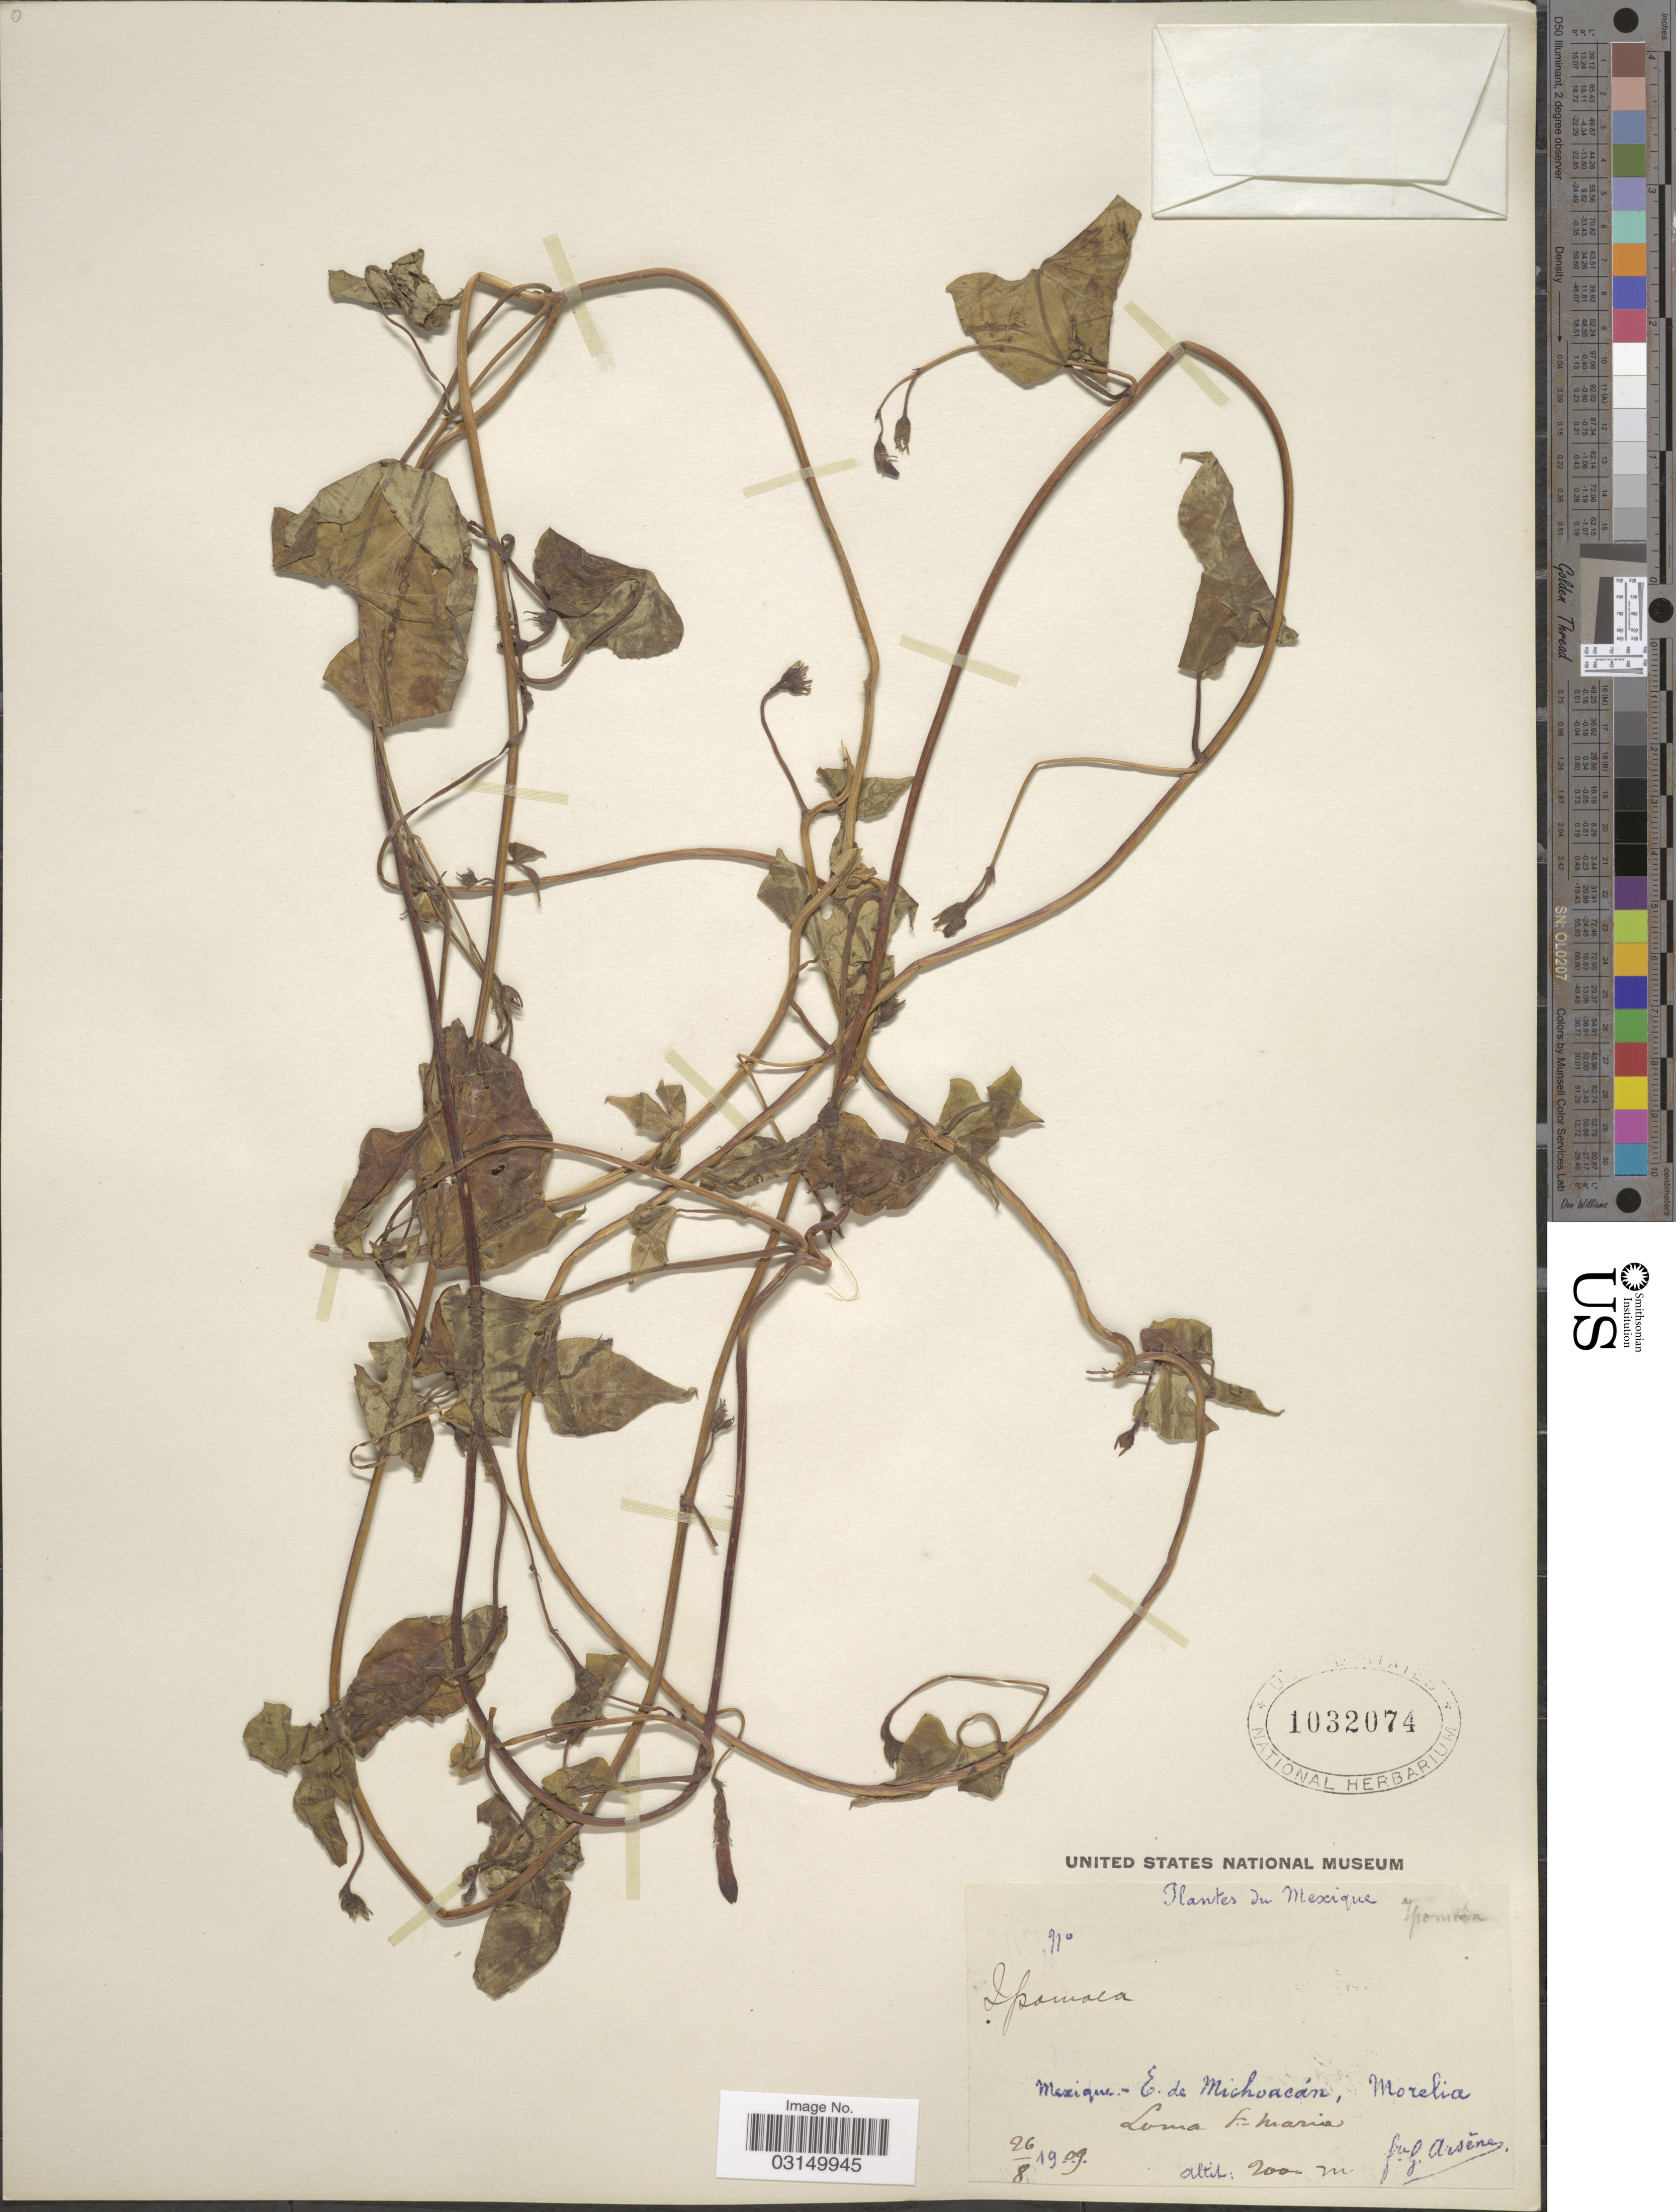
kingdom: Plantae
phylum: Tracheophyta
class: Magnoliopsida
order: Solanales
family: Convolvulaceae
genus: Ipomoea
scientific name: Ipomoea cristulata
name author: Hallier f.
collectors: Bro. G. Arsène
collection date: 1909-08-26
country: Mexico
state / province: Michoacán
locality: E. de Michoacán, Morelia, Loma Sn. Maria.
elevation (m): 200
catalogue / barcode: US 1032074